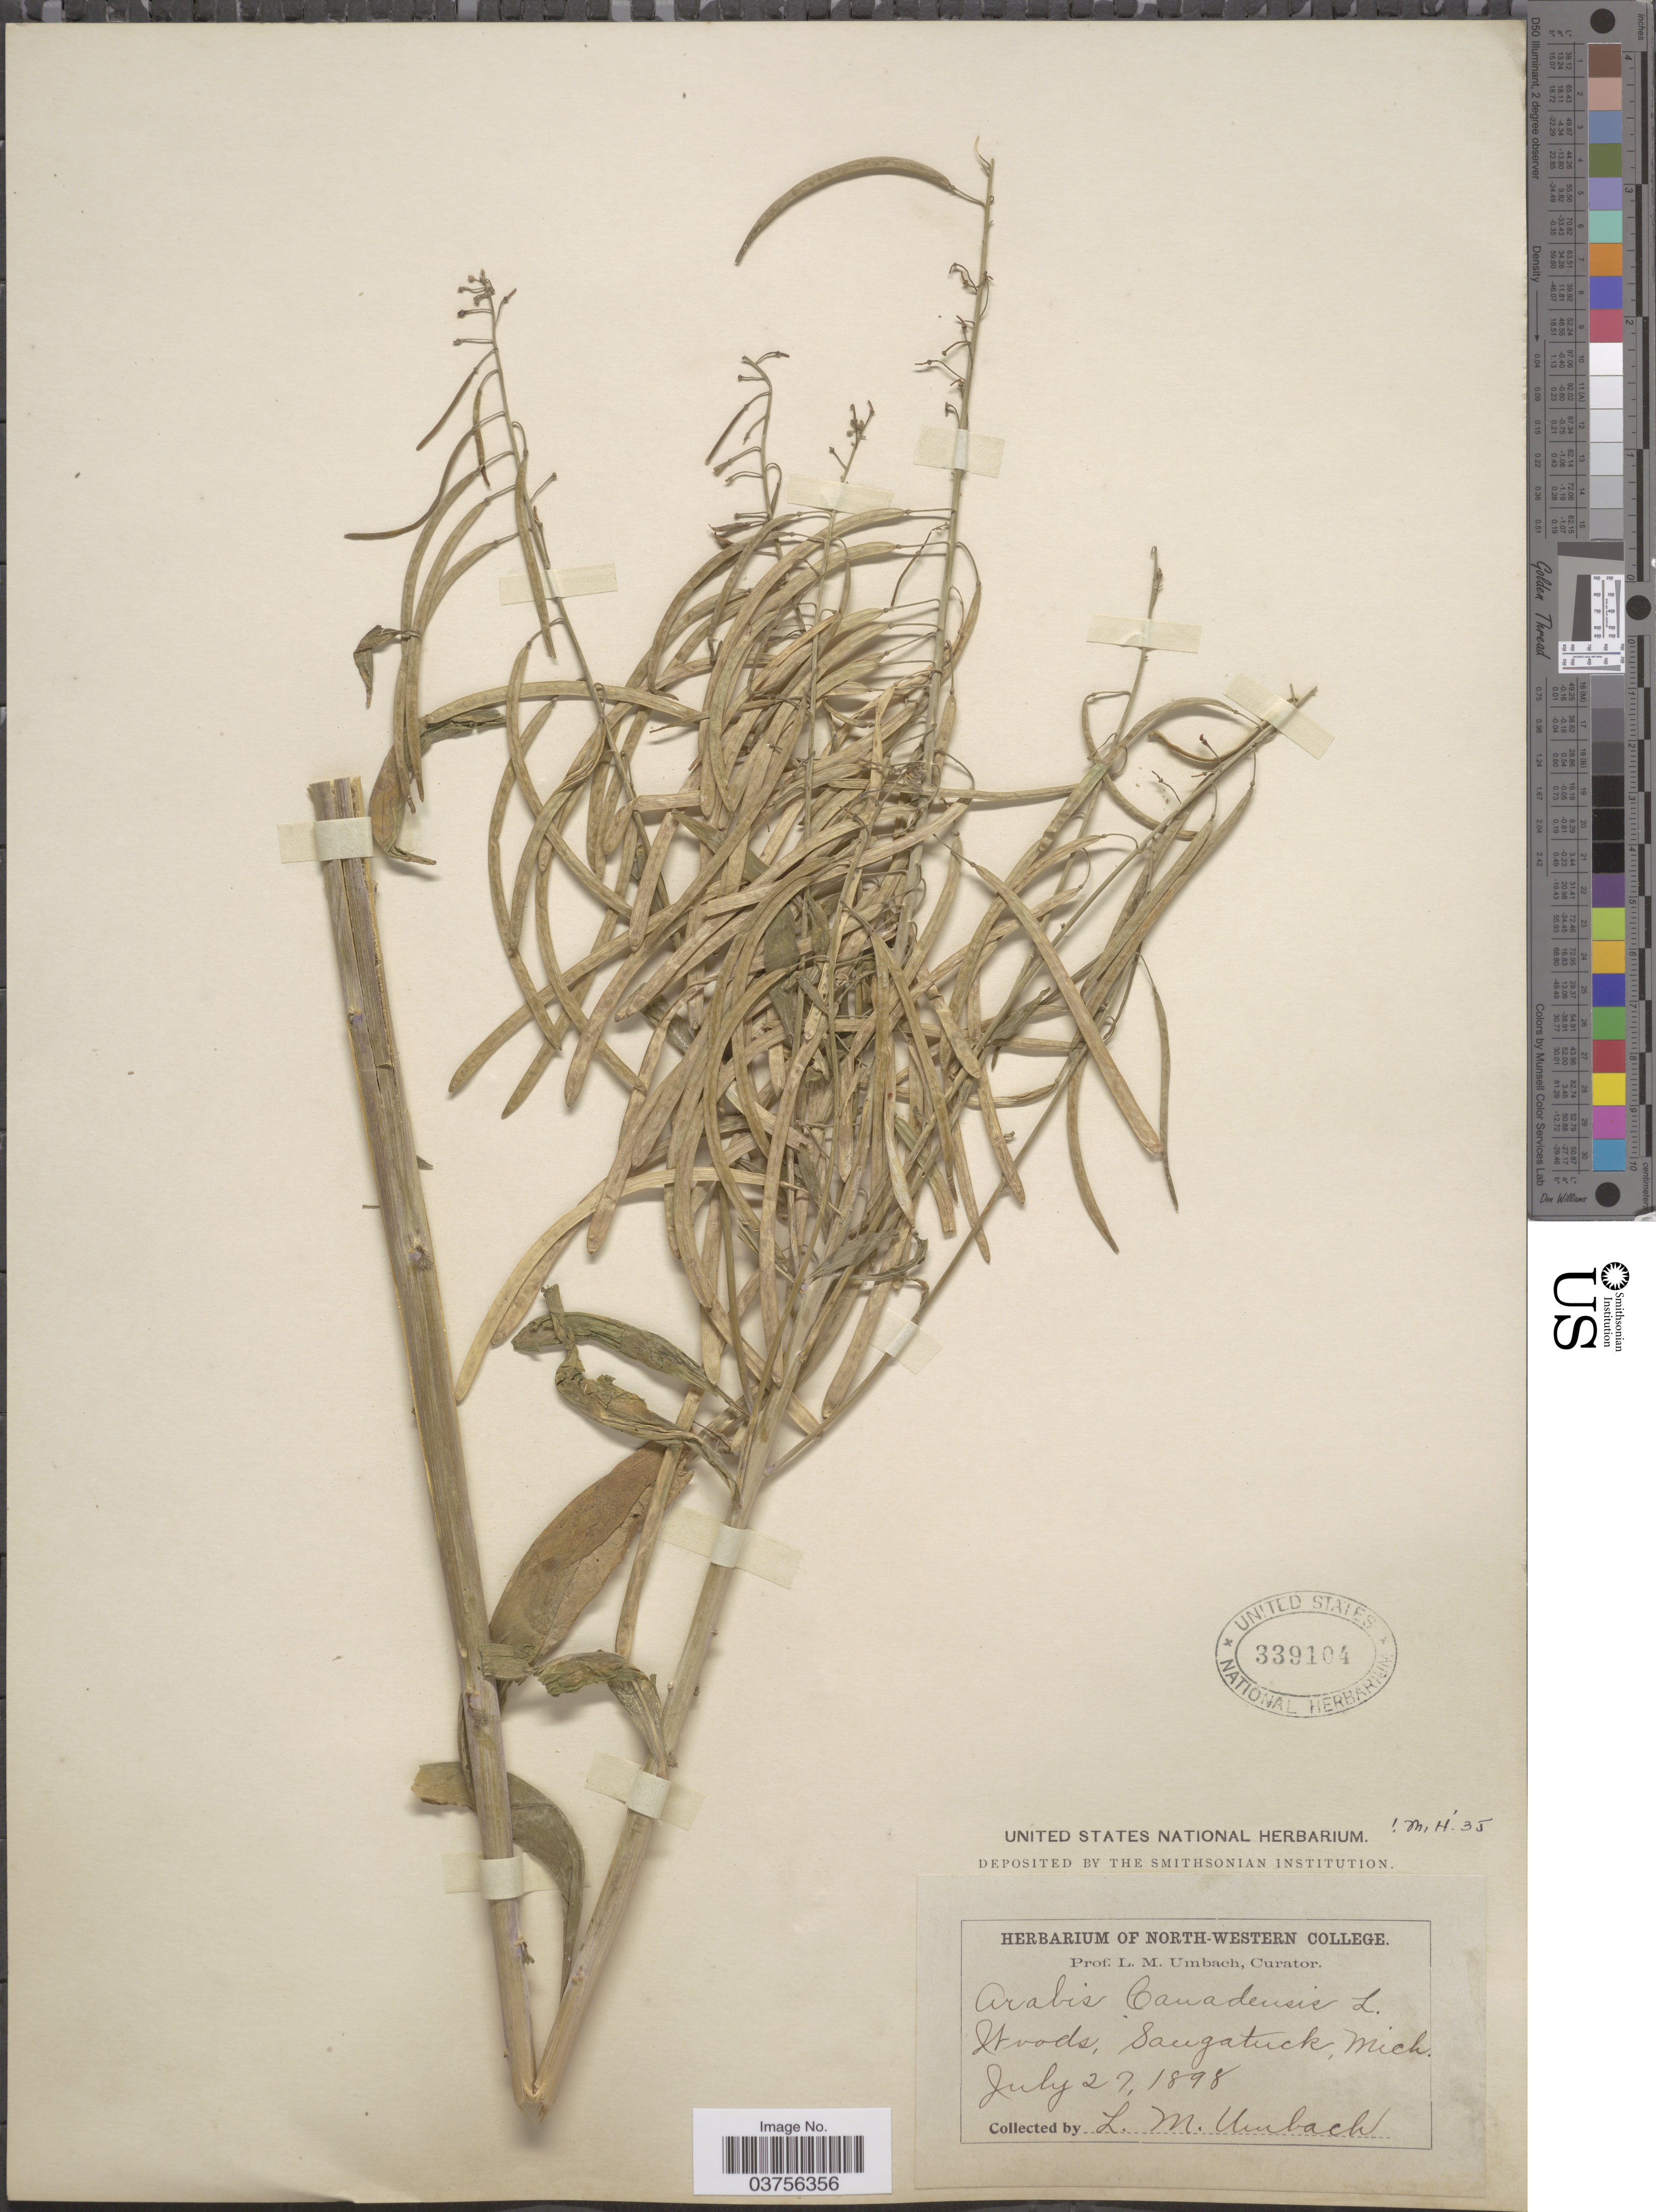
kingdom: Plantae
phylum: Tracheophyta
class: Magnoliopsida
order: Brassicales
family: Brassicaceae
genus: Arabis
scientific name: Arabis canadensis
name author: L.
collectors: L. M. Umbach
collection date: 1898-07-27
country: United States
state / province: Michigan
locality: Woods, Saugatuck.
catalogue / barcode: US 339104